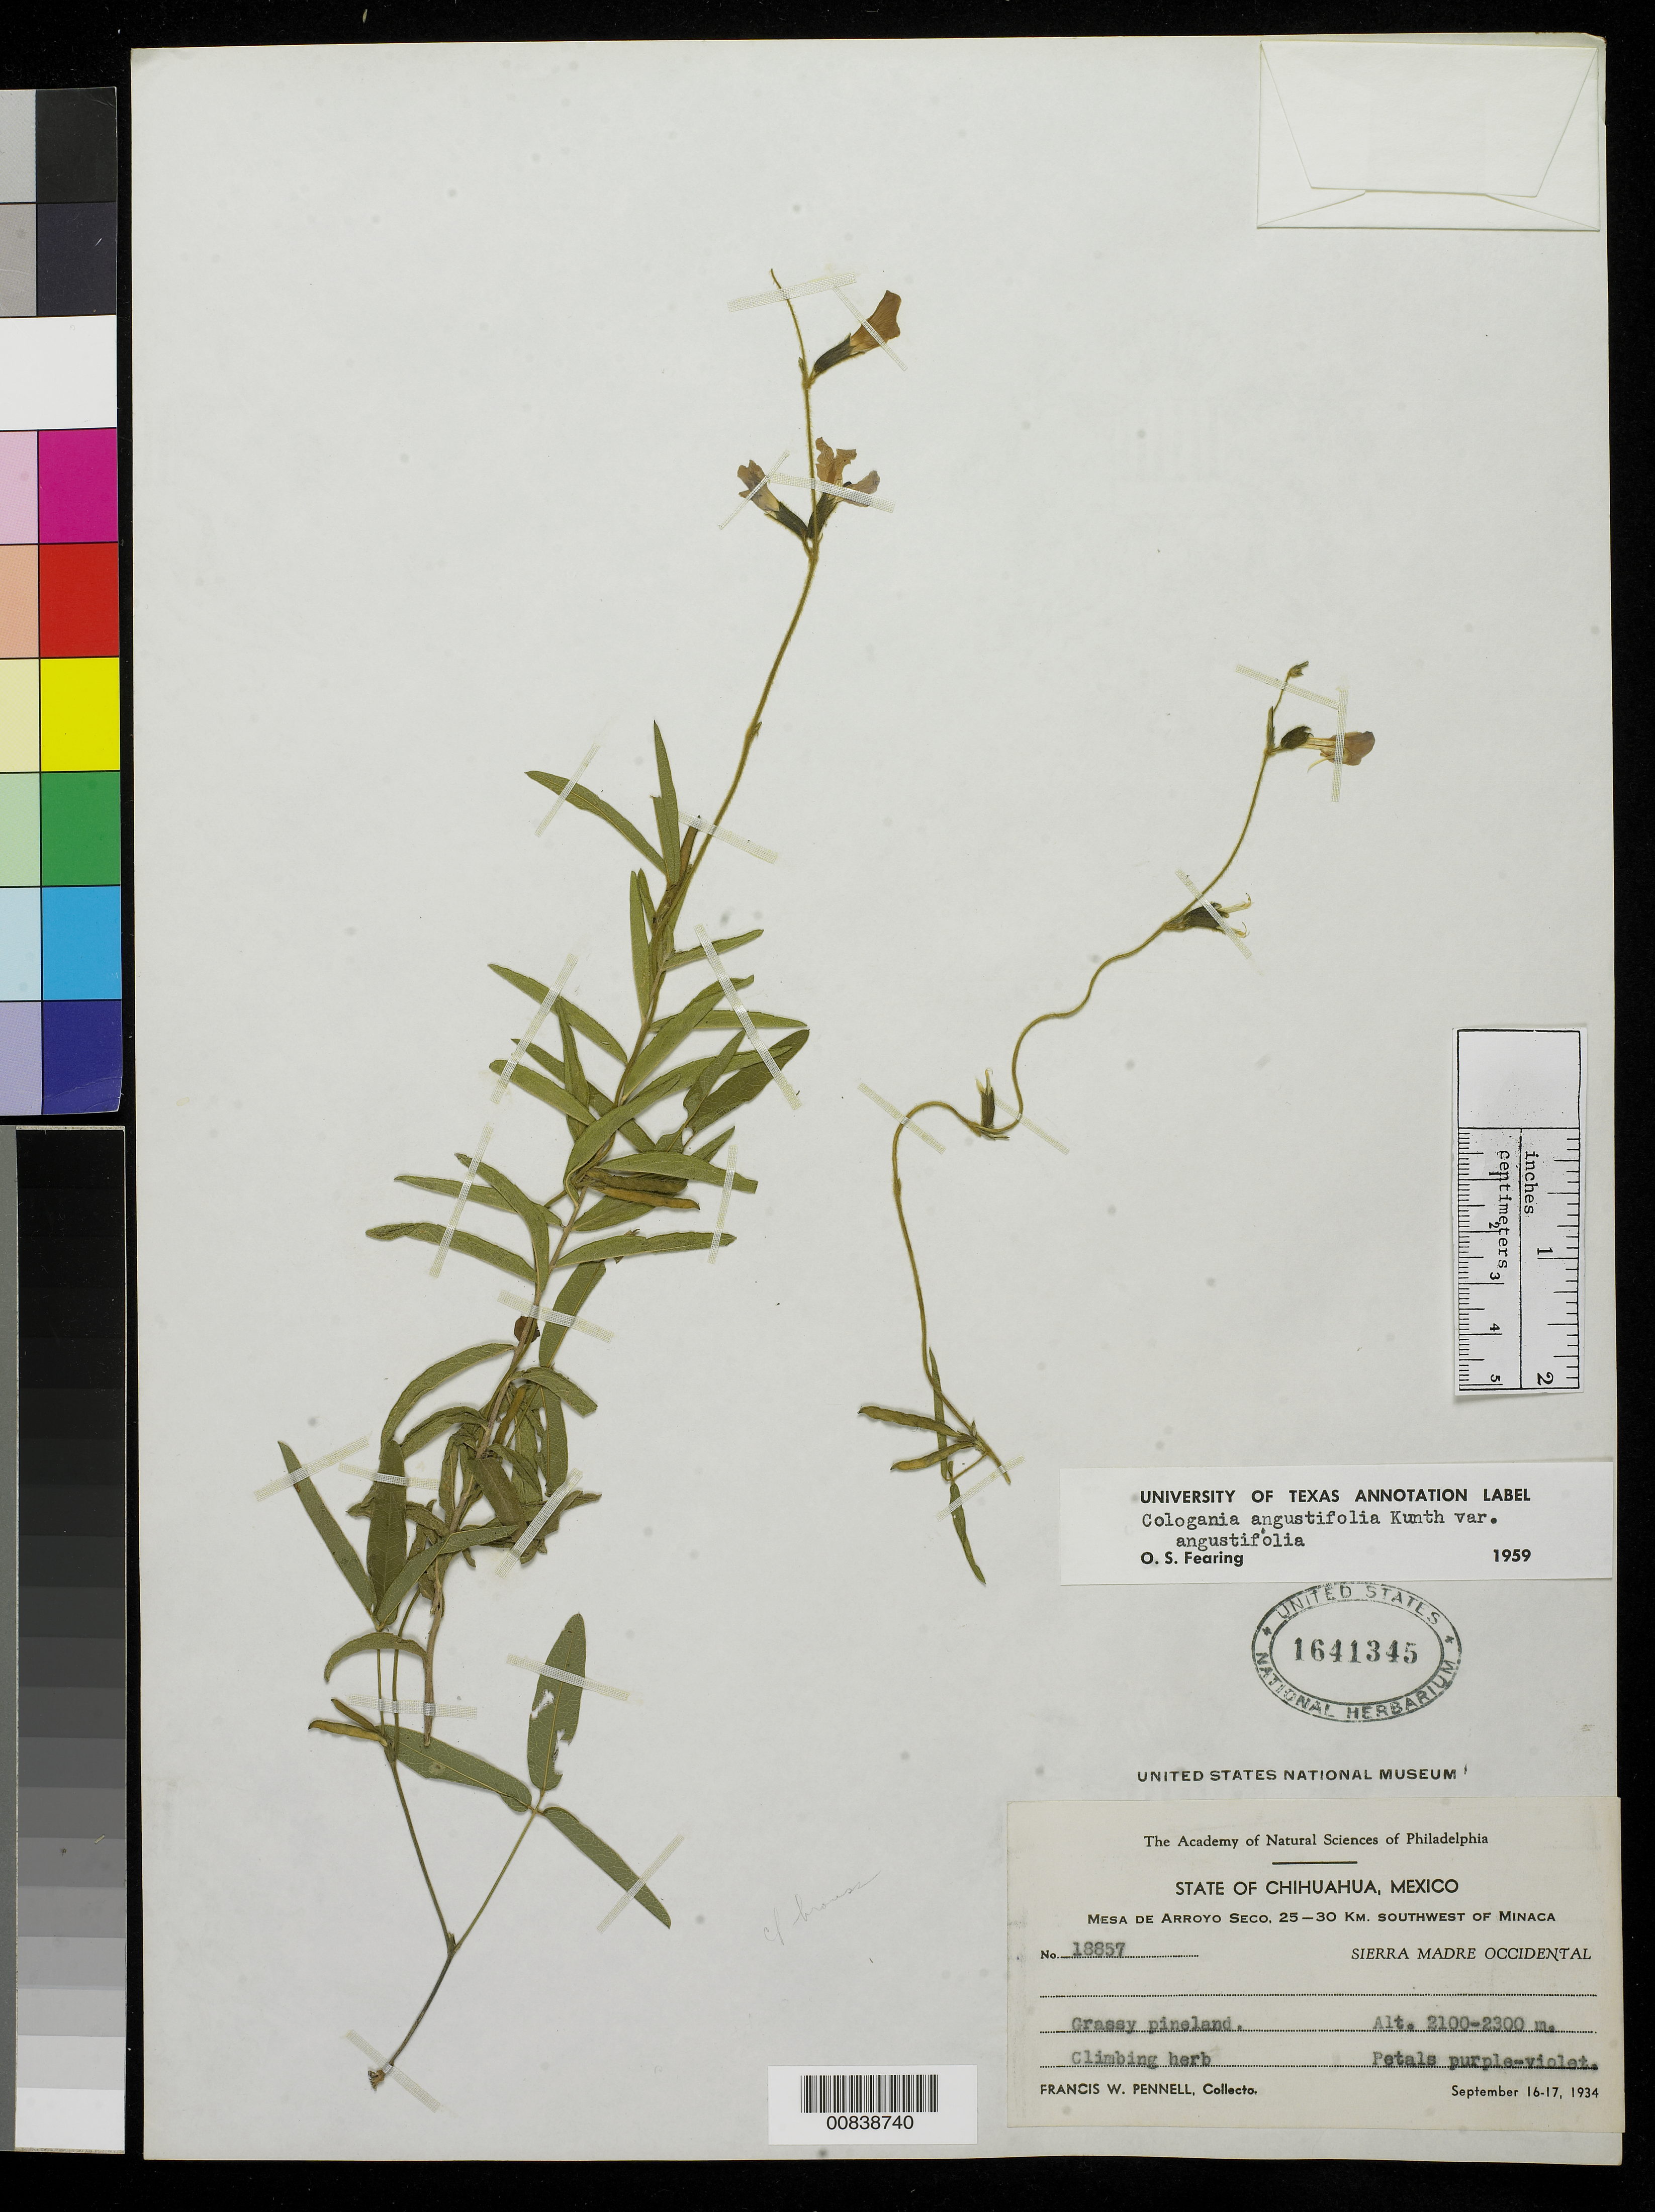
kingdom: Plantae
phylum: Tracheophyta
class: Magnoliopsida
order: Fabales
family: Fabaceae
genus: Cologania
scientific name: Cologania angustifolia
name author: Kunth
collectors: F. W. Pennell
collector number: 18857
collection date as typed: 16 Sep 1934 to 17 Sep 1934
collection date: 1934-09-16/1934-09-17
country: Mexico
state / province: Chihuahua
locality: Mesa de Arroyo Seco, 25-30 km. southwest of Miñaca. Sierra Madre Occidental, Chihuahua.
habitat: Grassy pineland.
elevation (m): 2300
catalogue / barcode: US 1641345